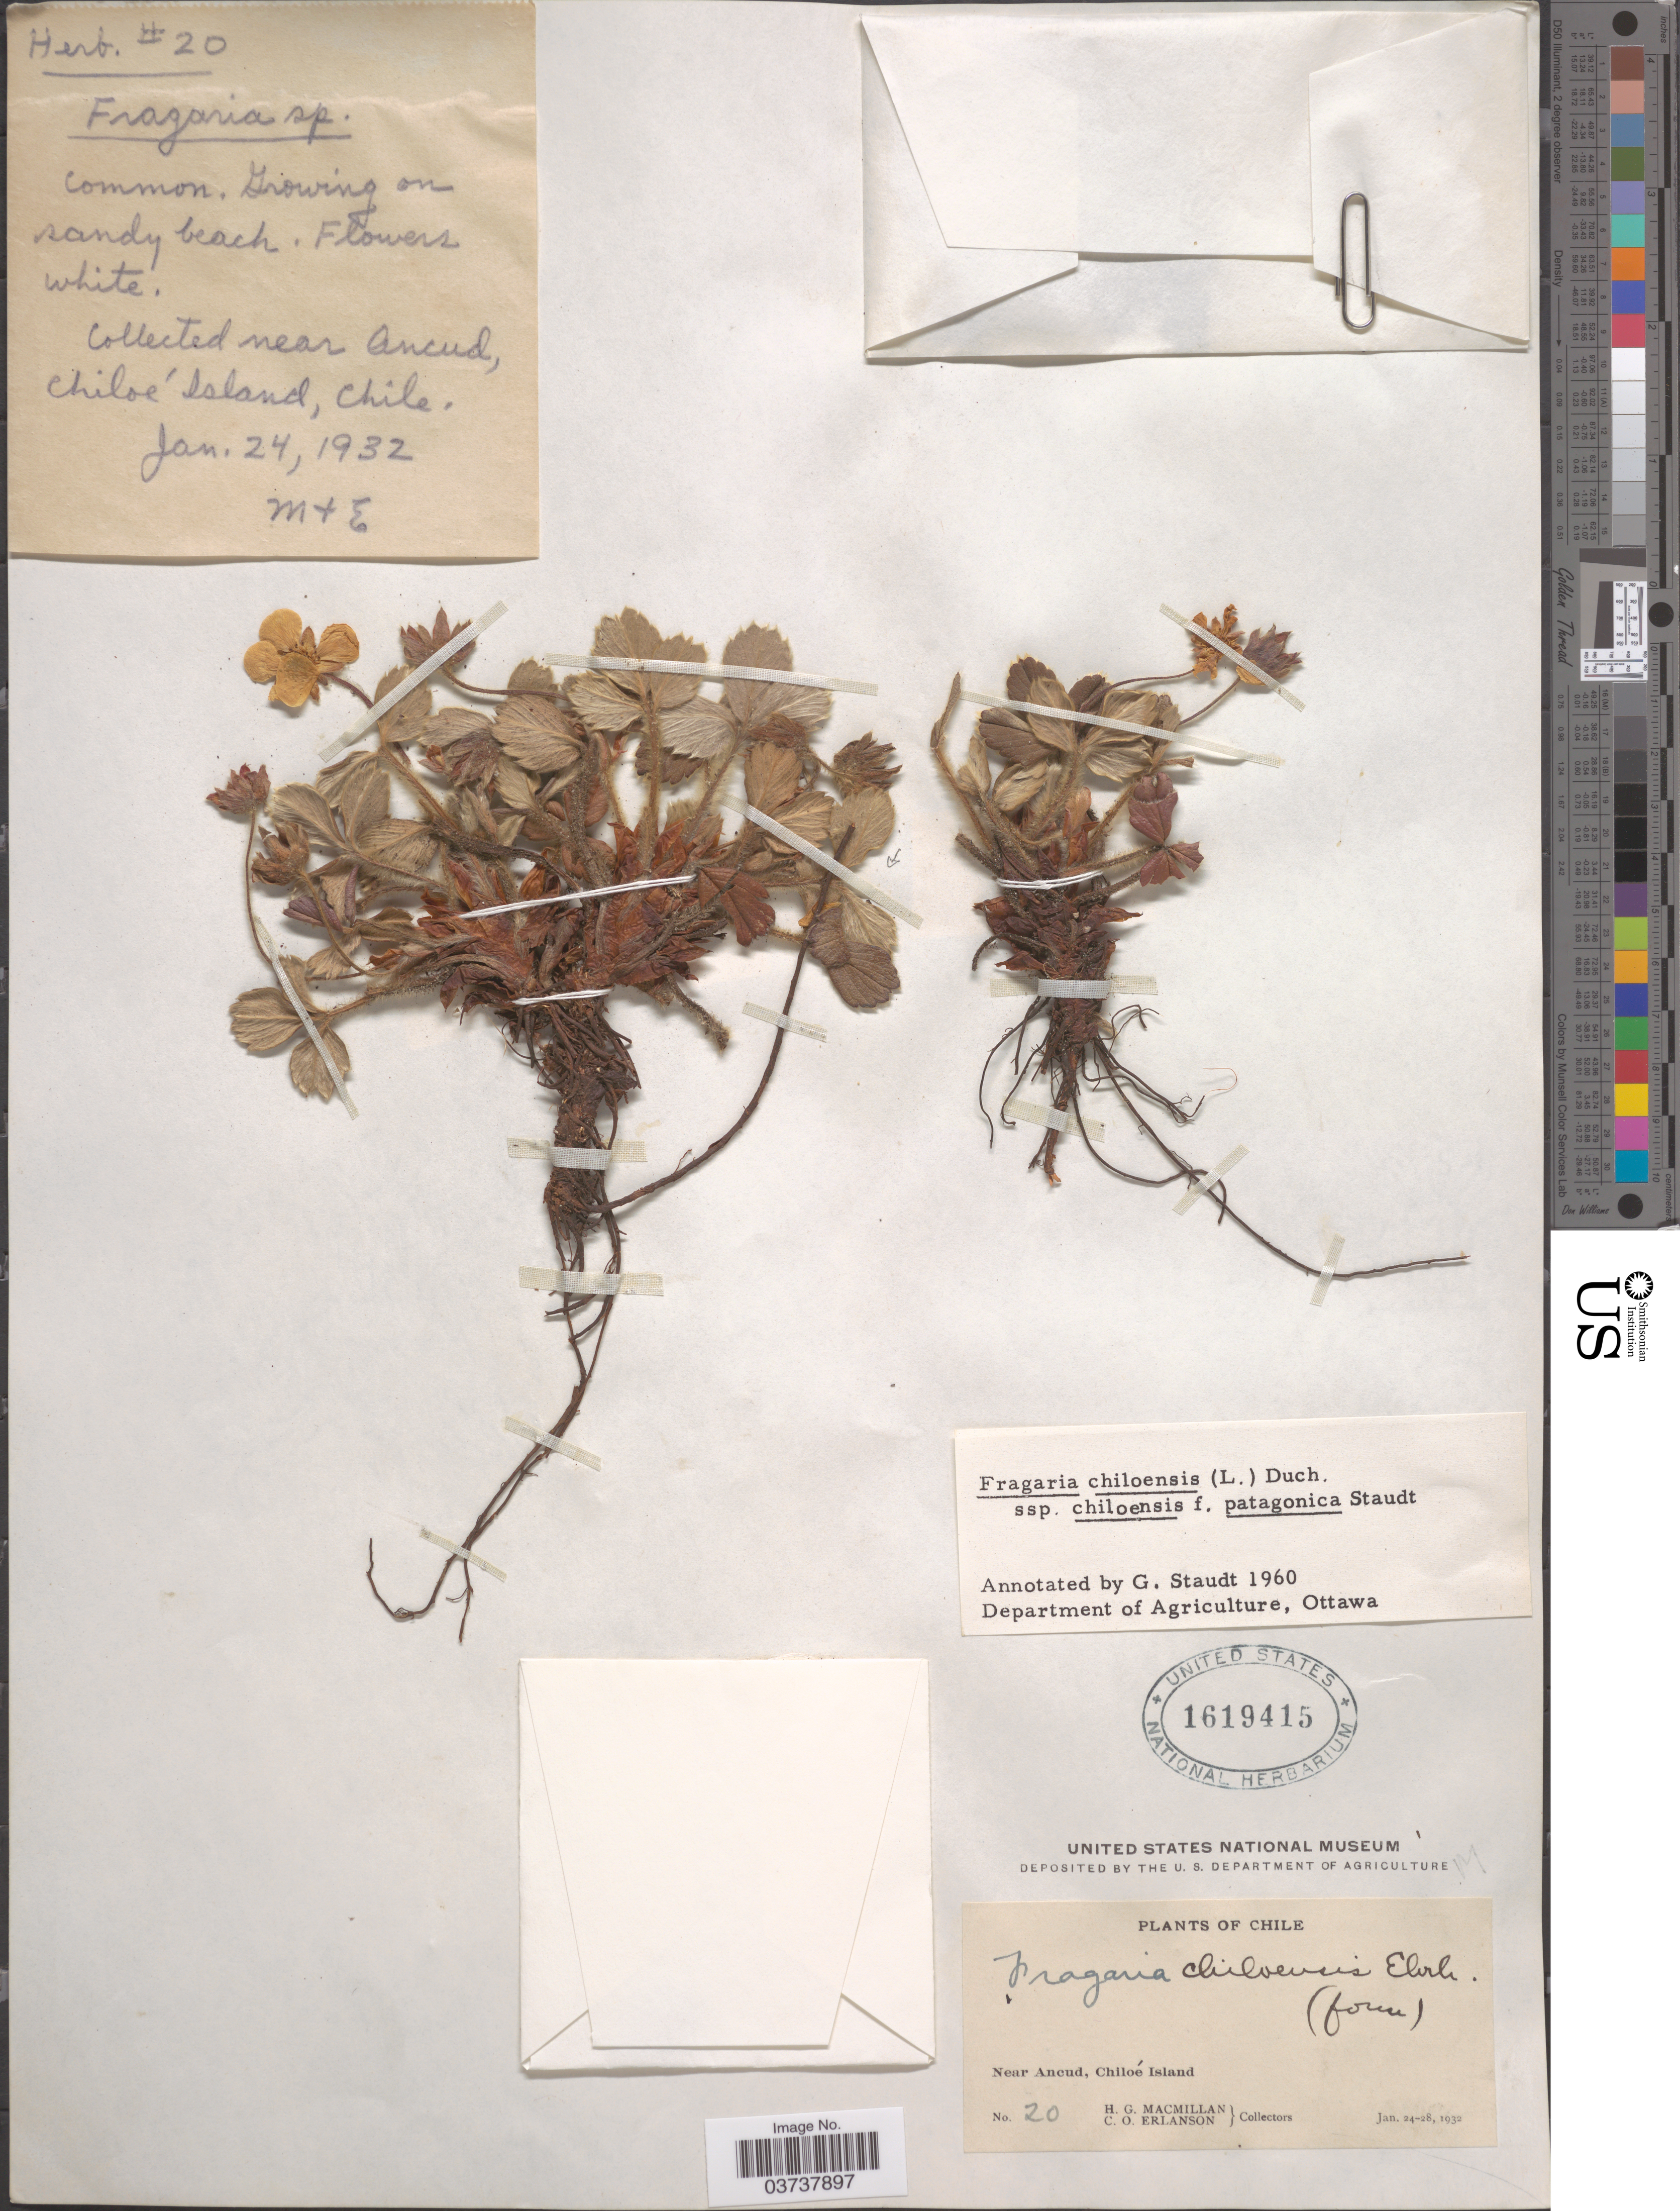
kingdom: Plantae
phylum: Tracheophyta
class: Magnoliopsida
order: Rosales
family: Rosaceae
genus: Fragaria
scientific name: Fragaria chiloensis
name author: (L.) Mill.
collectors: H. MacMillan & C. O. Erlanson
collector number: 20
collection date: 1932-01-24/1932-01-28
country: Chile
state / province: Arica y Parinacota (XV)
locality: Near Ancud, Chiloé Island.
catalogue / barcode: US 1619415